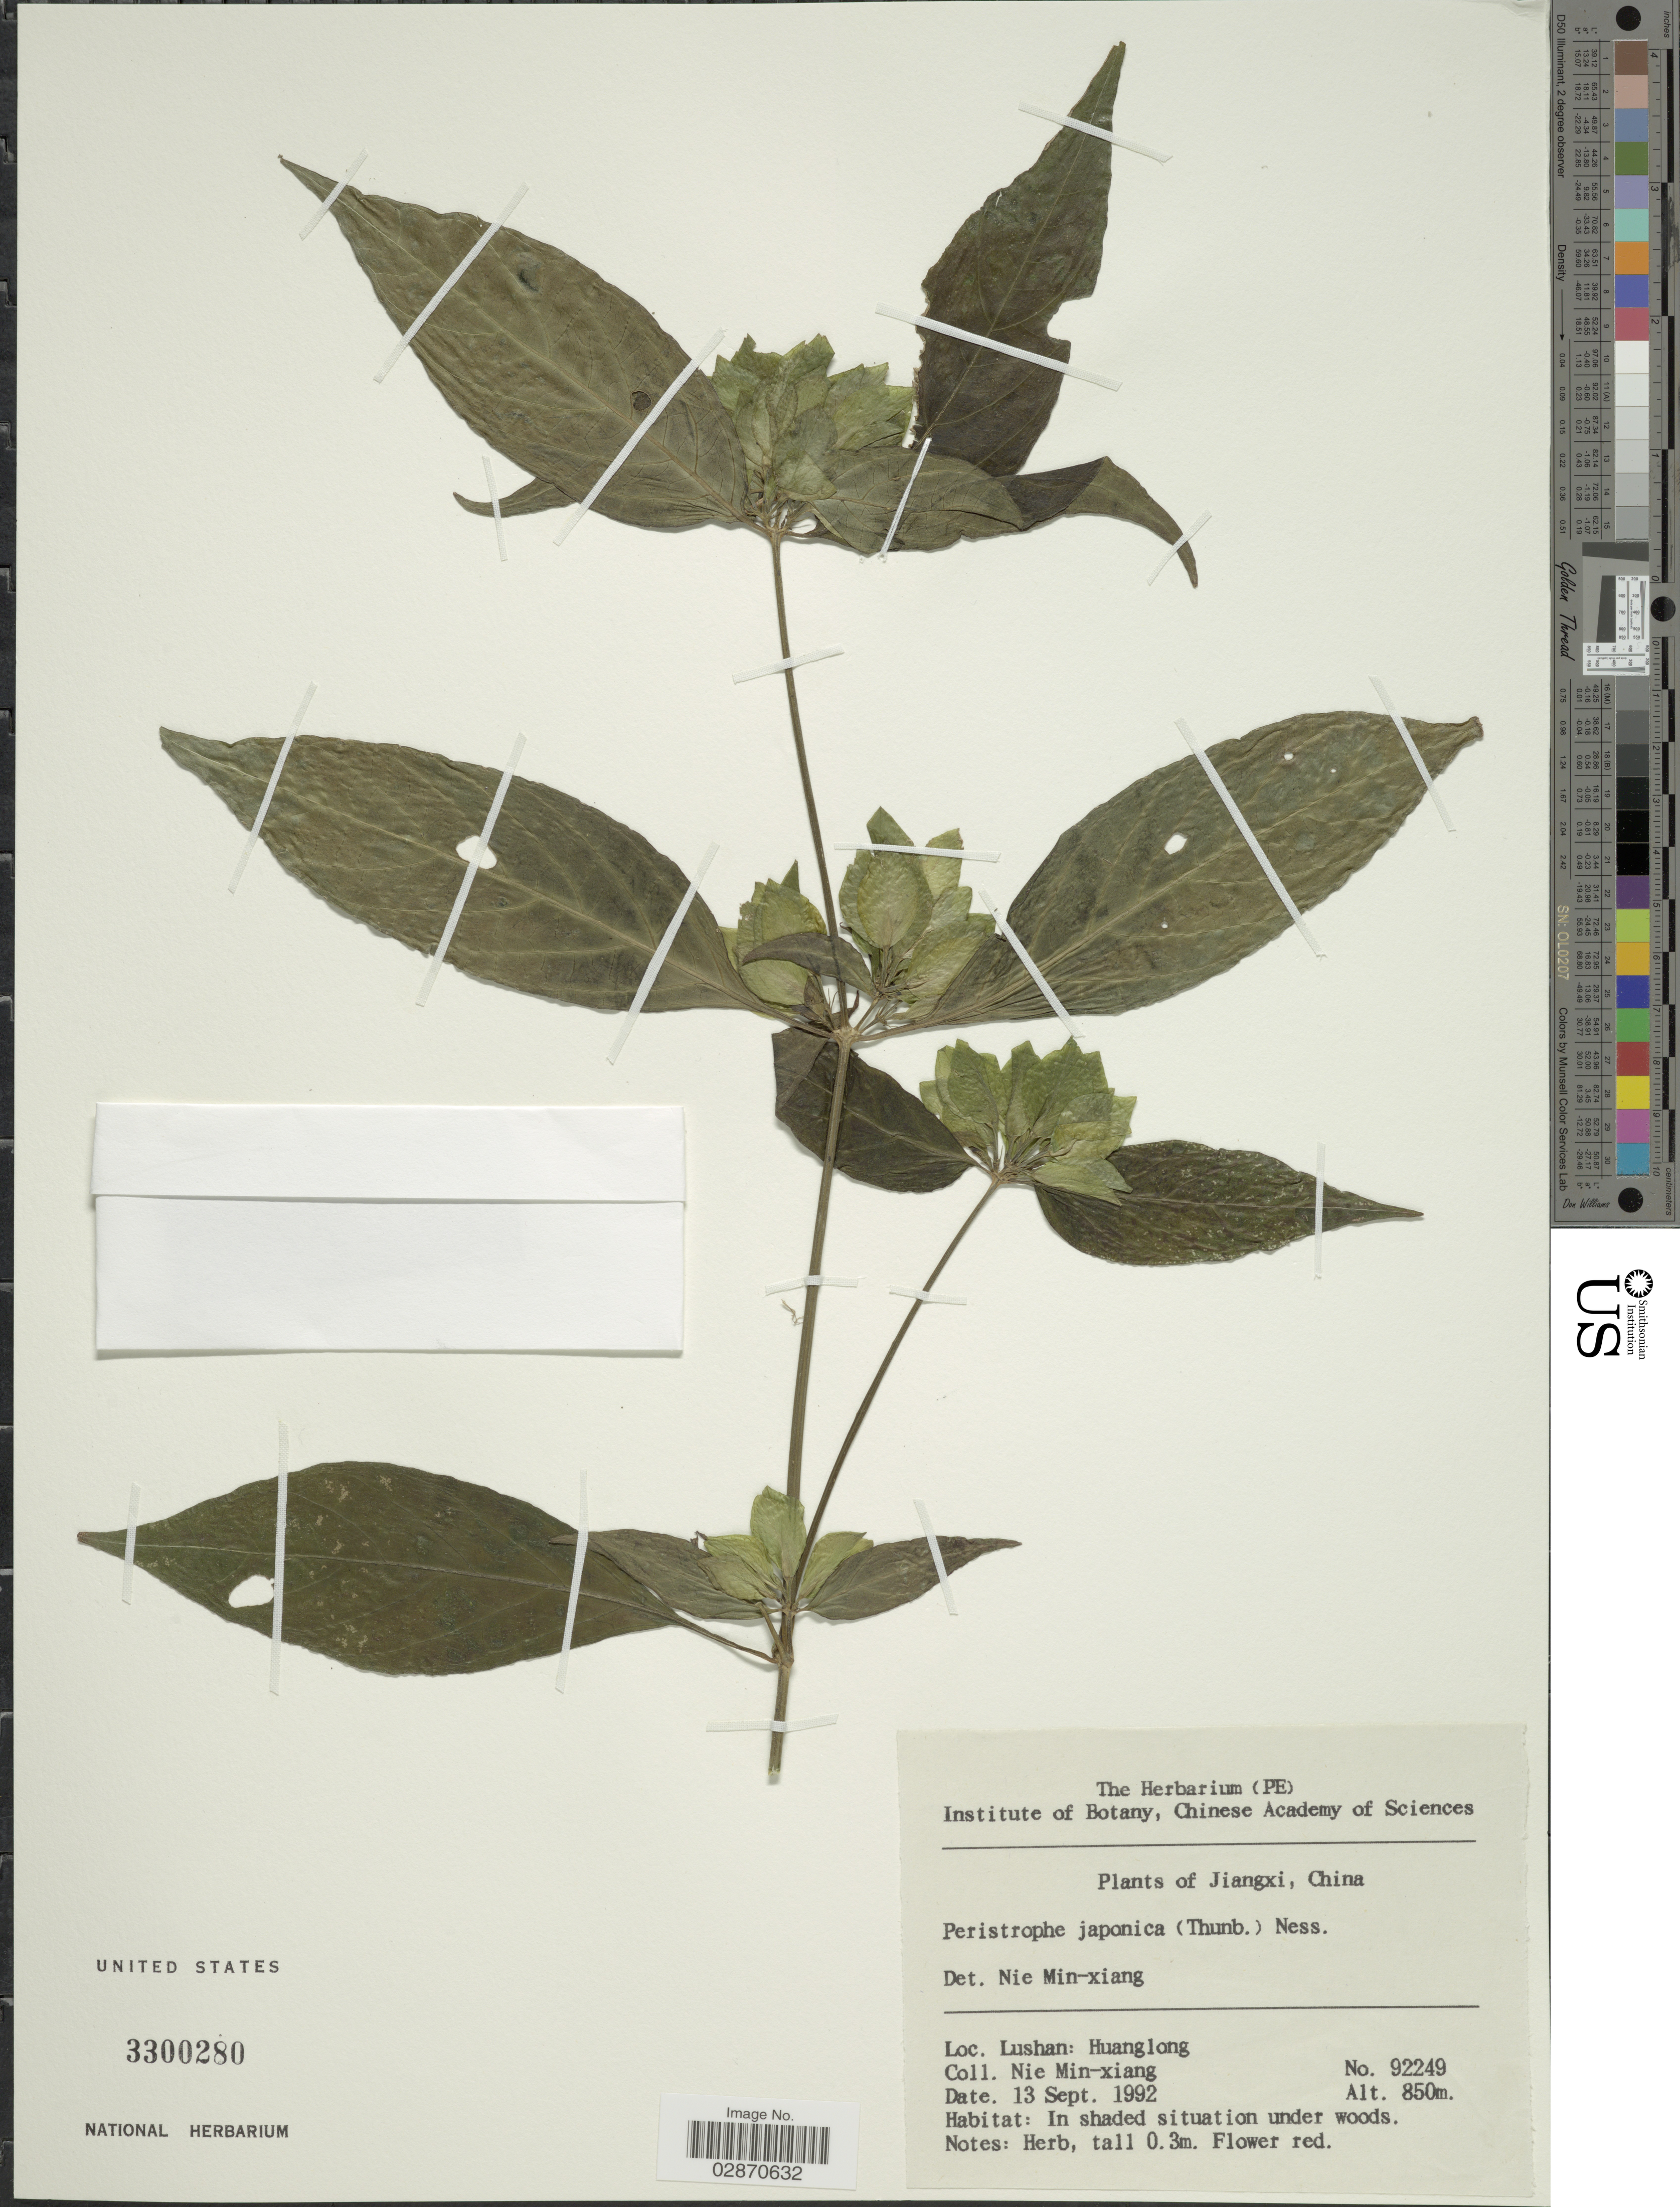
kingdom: Plantae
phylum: Tracheophyta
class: Magnoliopsida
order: Lamiales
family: Acanthaceae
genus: Peristrophe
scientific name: Peristrophe japonica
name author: (Thunb.) Bremek.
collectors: M. Nie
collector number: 92249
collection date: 1992-09-13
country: China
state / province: Jiangxi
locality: Lushan: Huanglong.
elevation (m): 850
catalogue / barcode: US 3300280